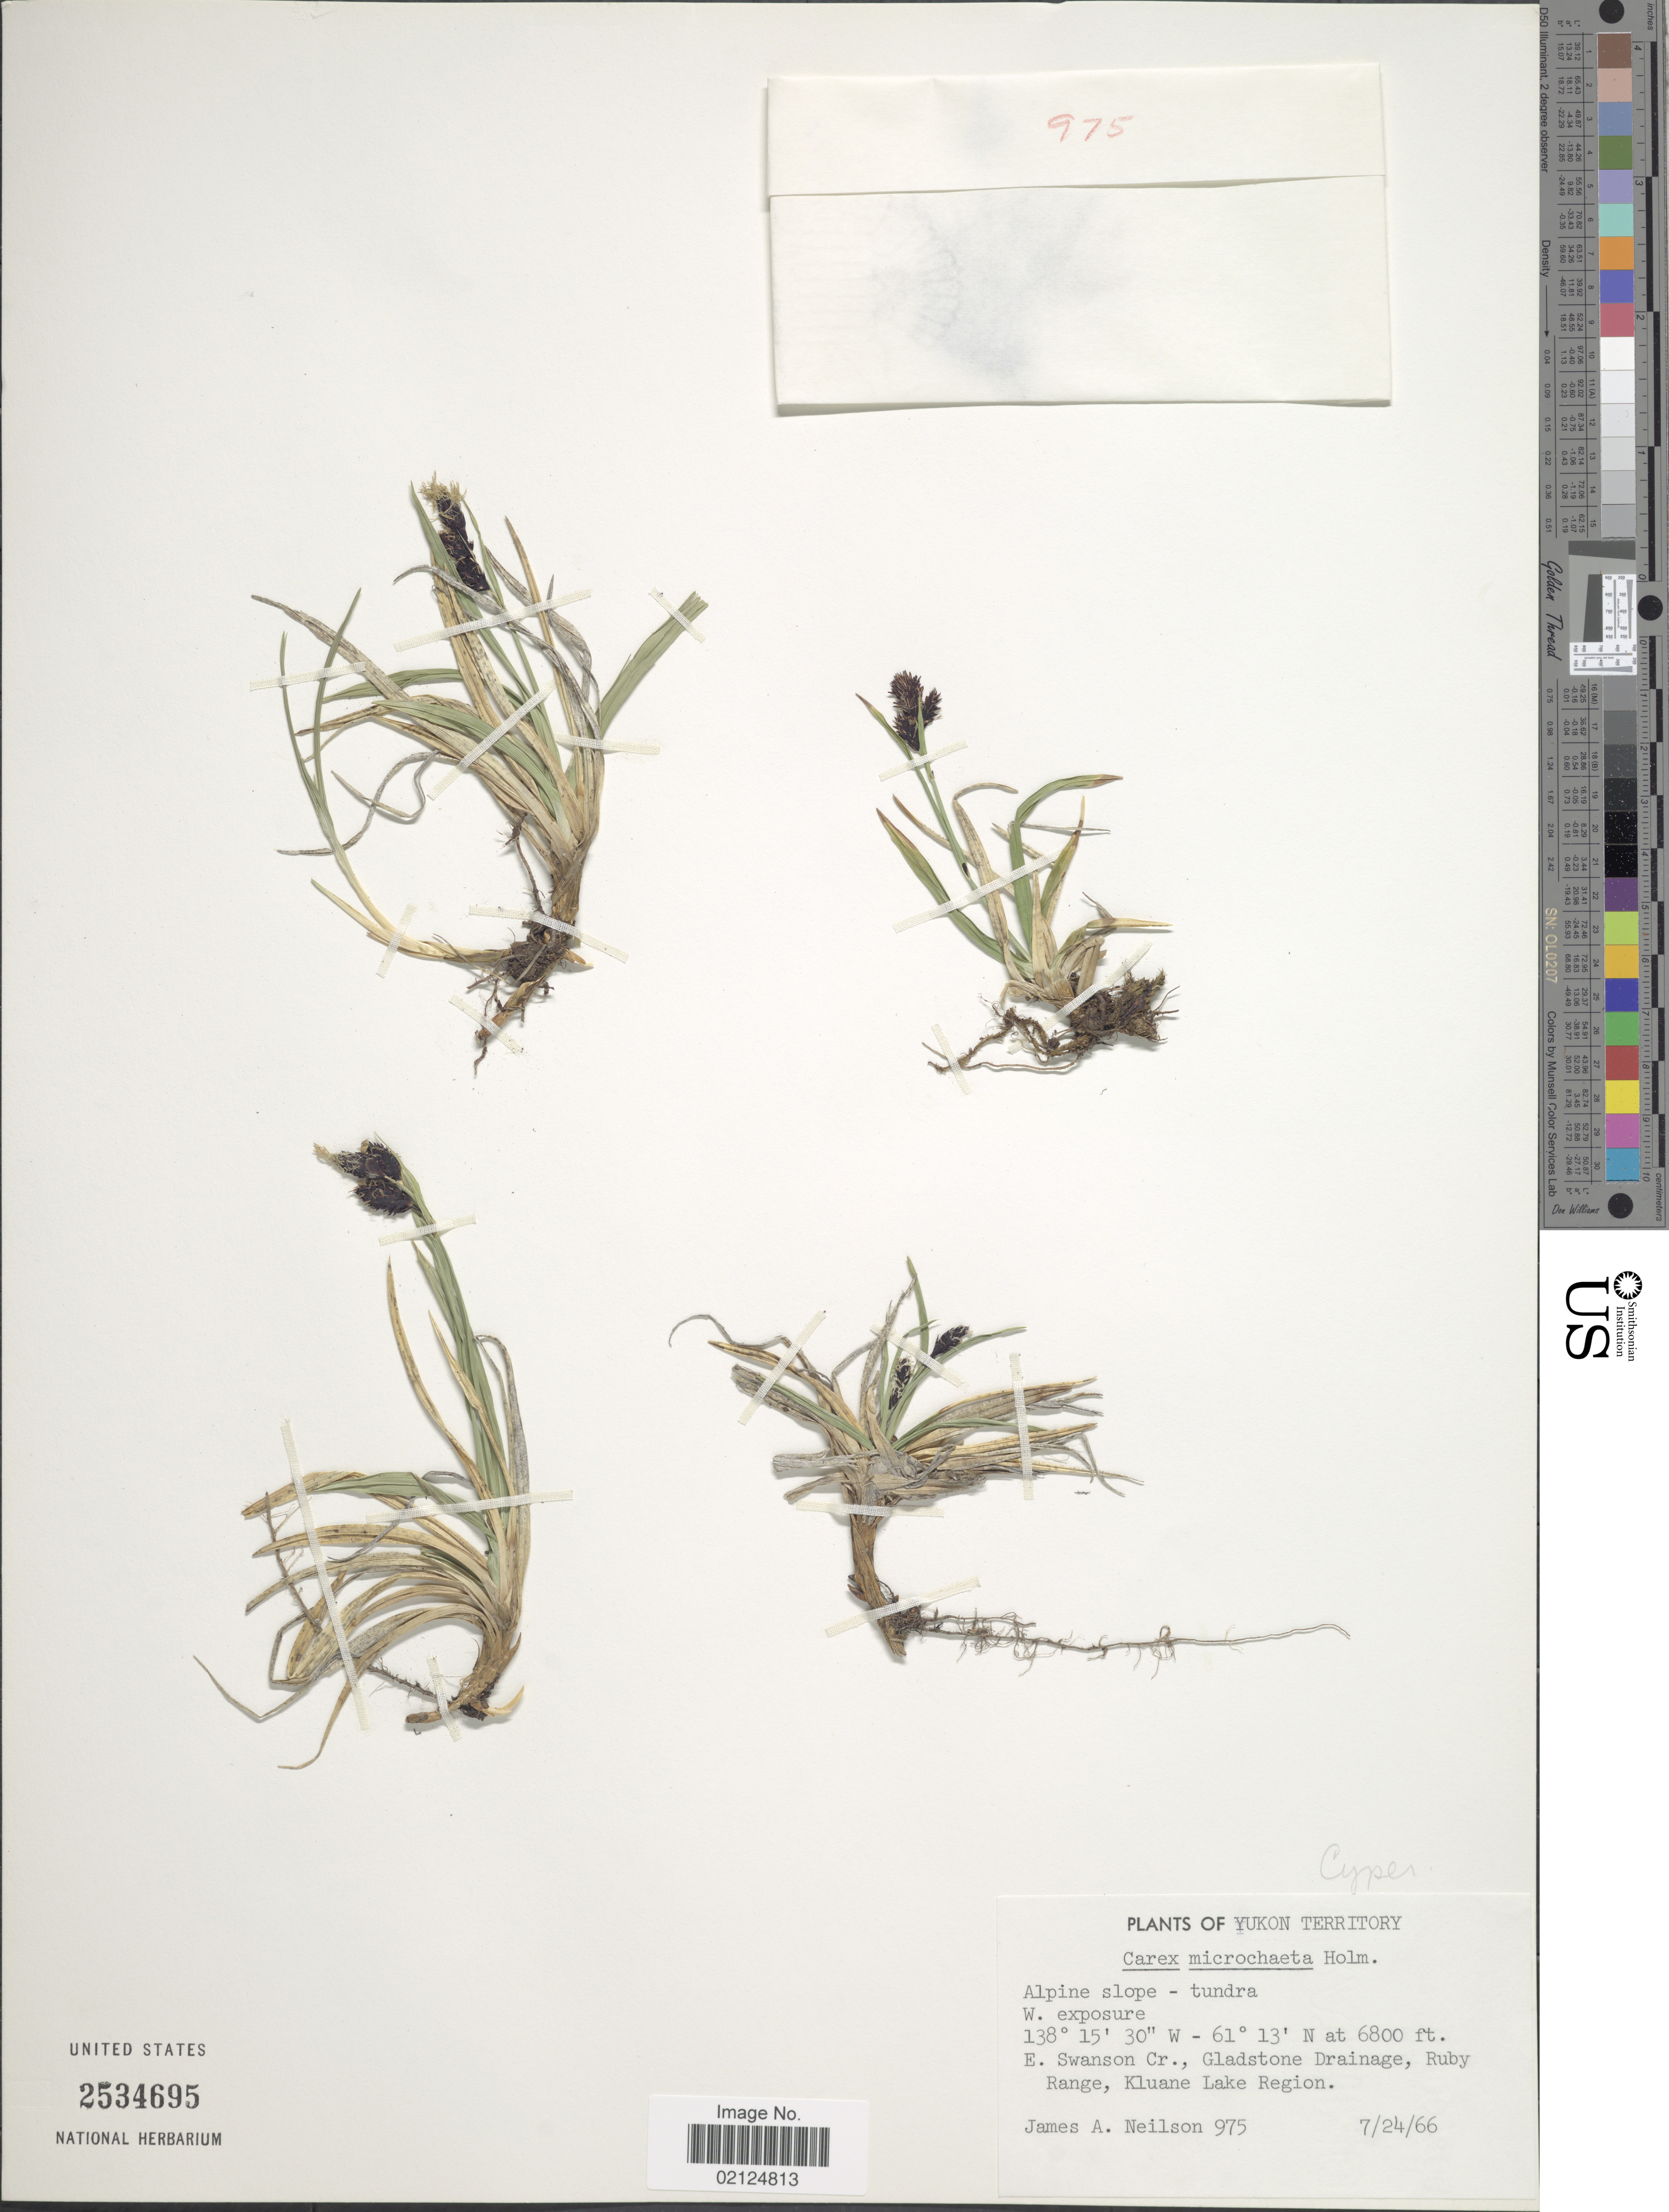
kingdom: Plantae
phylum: Tracheophyta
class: Liliopsida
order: Poales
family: Cyperaceae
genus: Carex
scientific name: Carex microchaeta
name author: Holm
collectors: J. Neilson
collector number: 975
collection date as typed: Transcribed d/m/y: 24/7/66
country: Canada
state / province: Yukon Territory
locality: W. Exposure. E. Swanson Cr., Gladstone Drainage, Ruby Range, Kluane Lake Region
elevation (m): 2073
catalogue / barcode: US 2534695